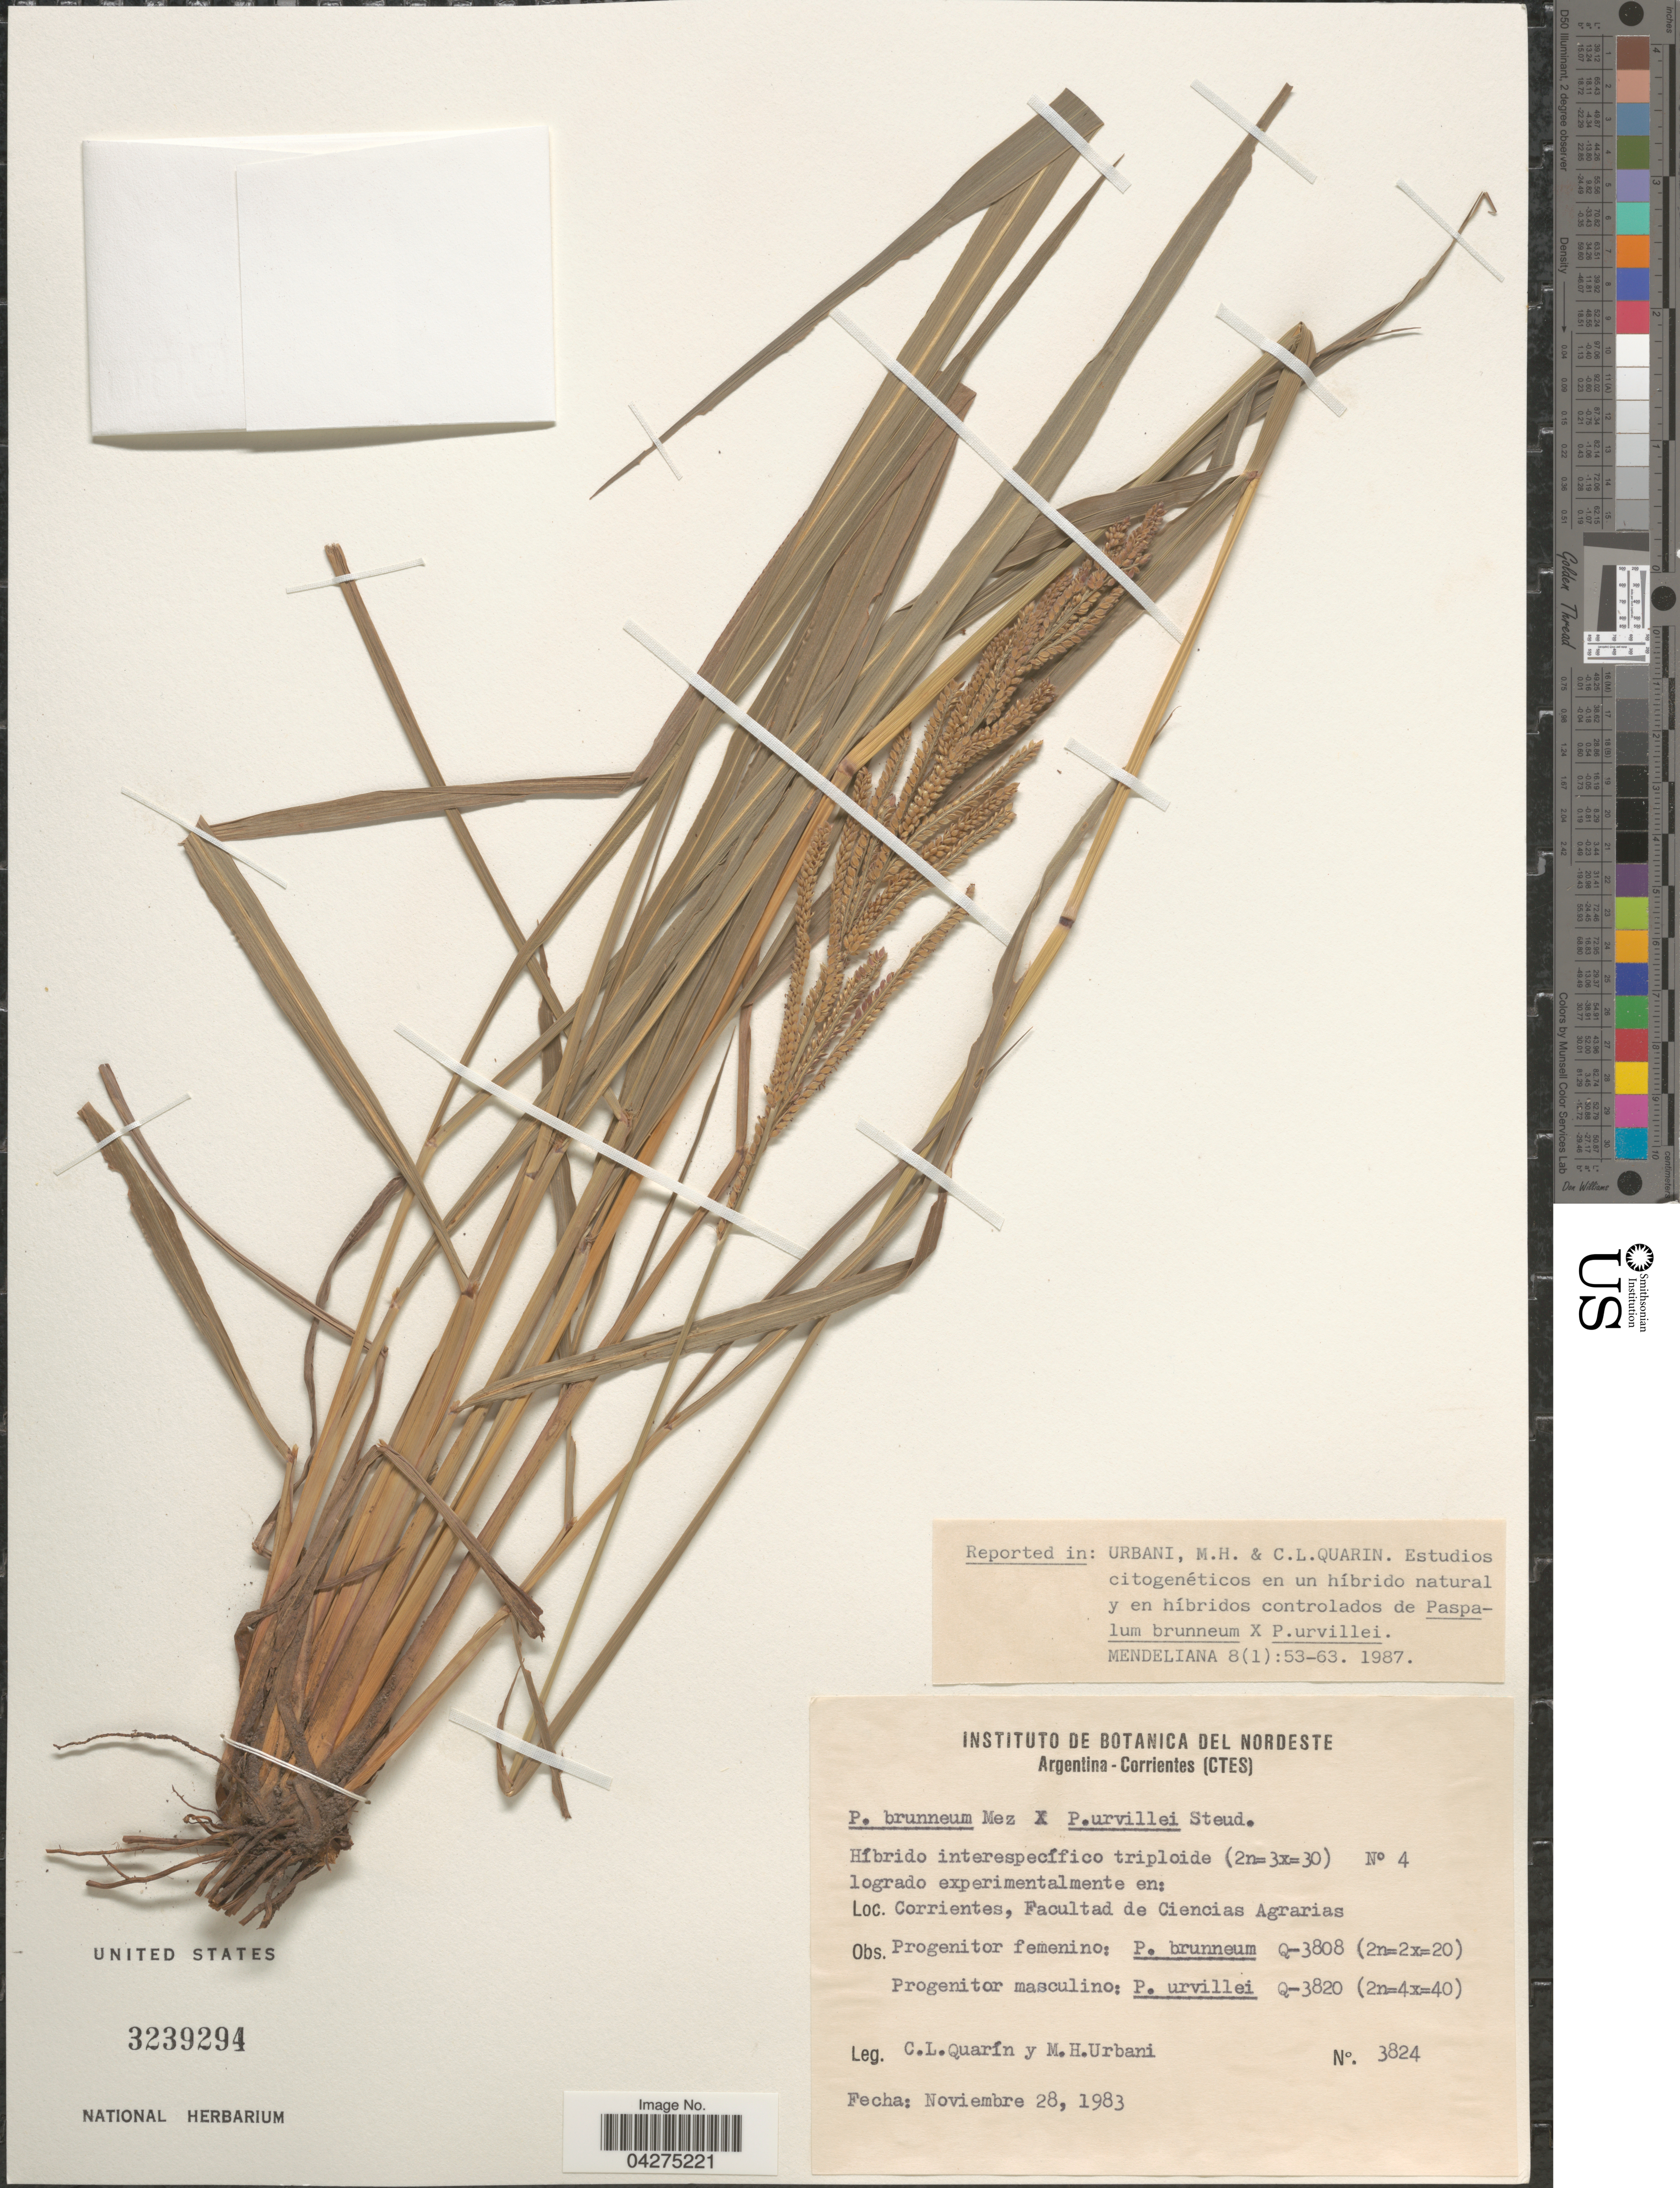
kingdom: Plantae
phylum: Tracheophyta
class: Liliopsida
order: Poales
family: Poaceae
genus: Paspalum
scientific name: Paspalum quarinii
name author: Morrone & Zuloaga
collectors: C. Quarin & M. Urbani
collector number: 3824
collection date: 1983-11-28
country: Argentina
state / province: Corrientes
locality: Facultad de Ciencias Agrarias.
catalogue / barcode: US 3239294